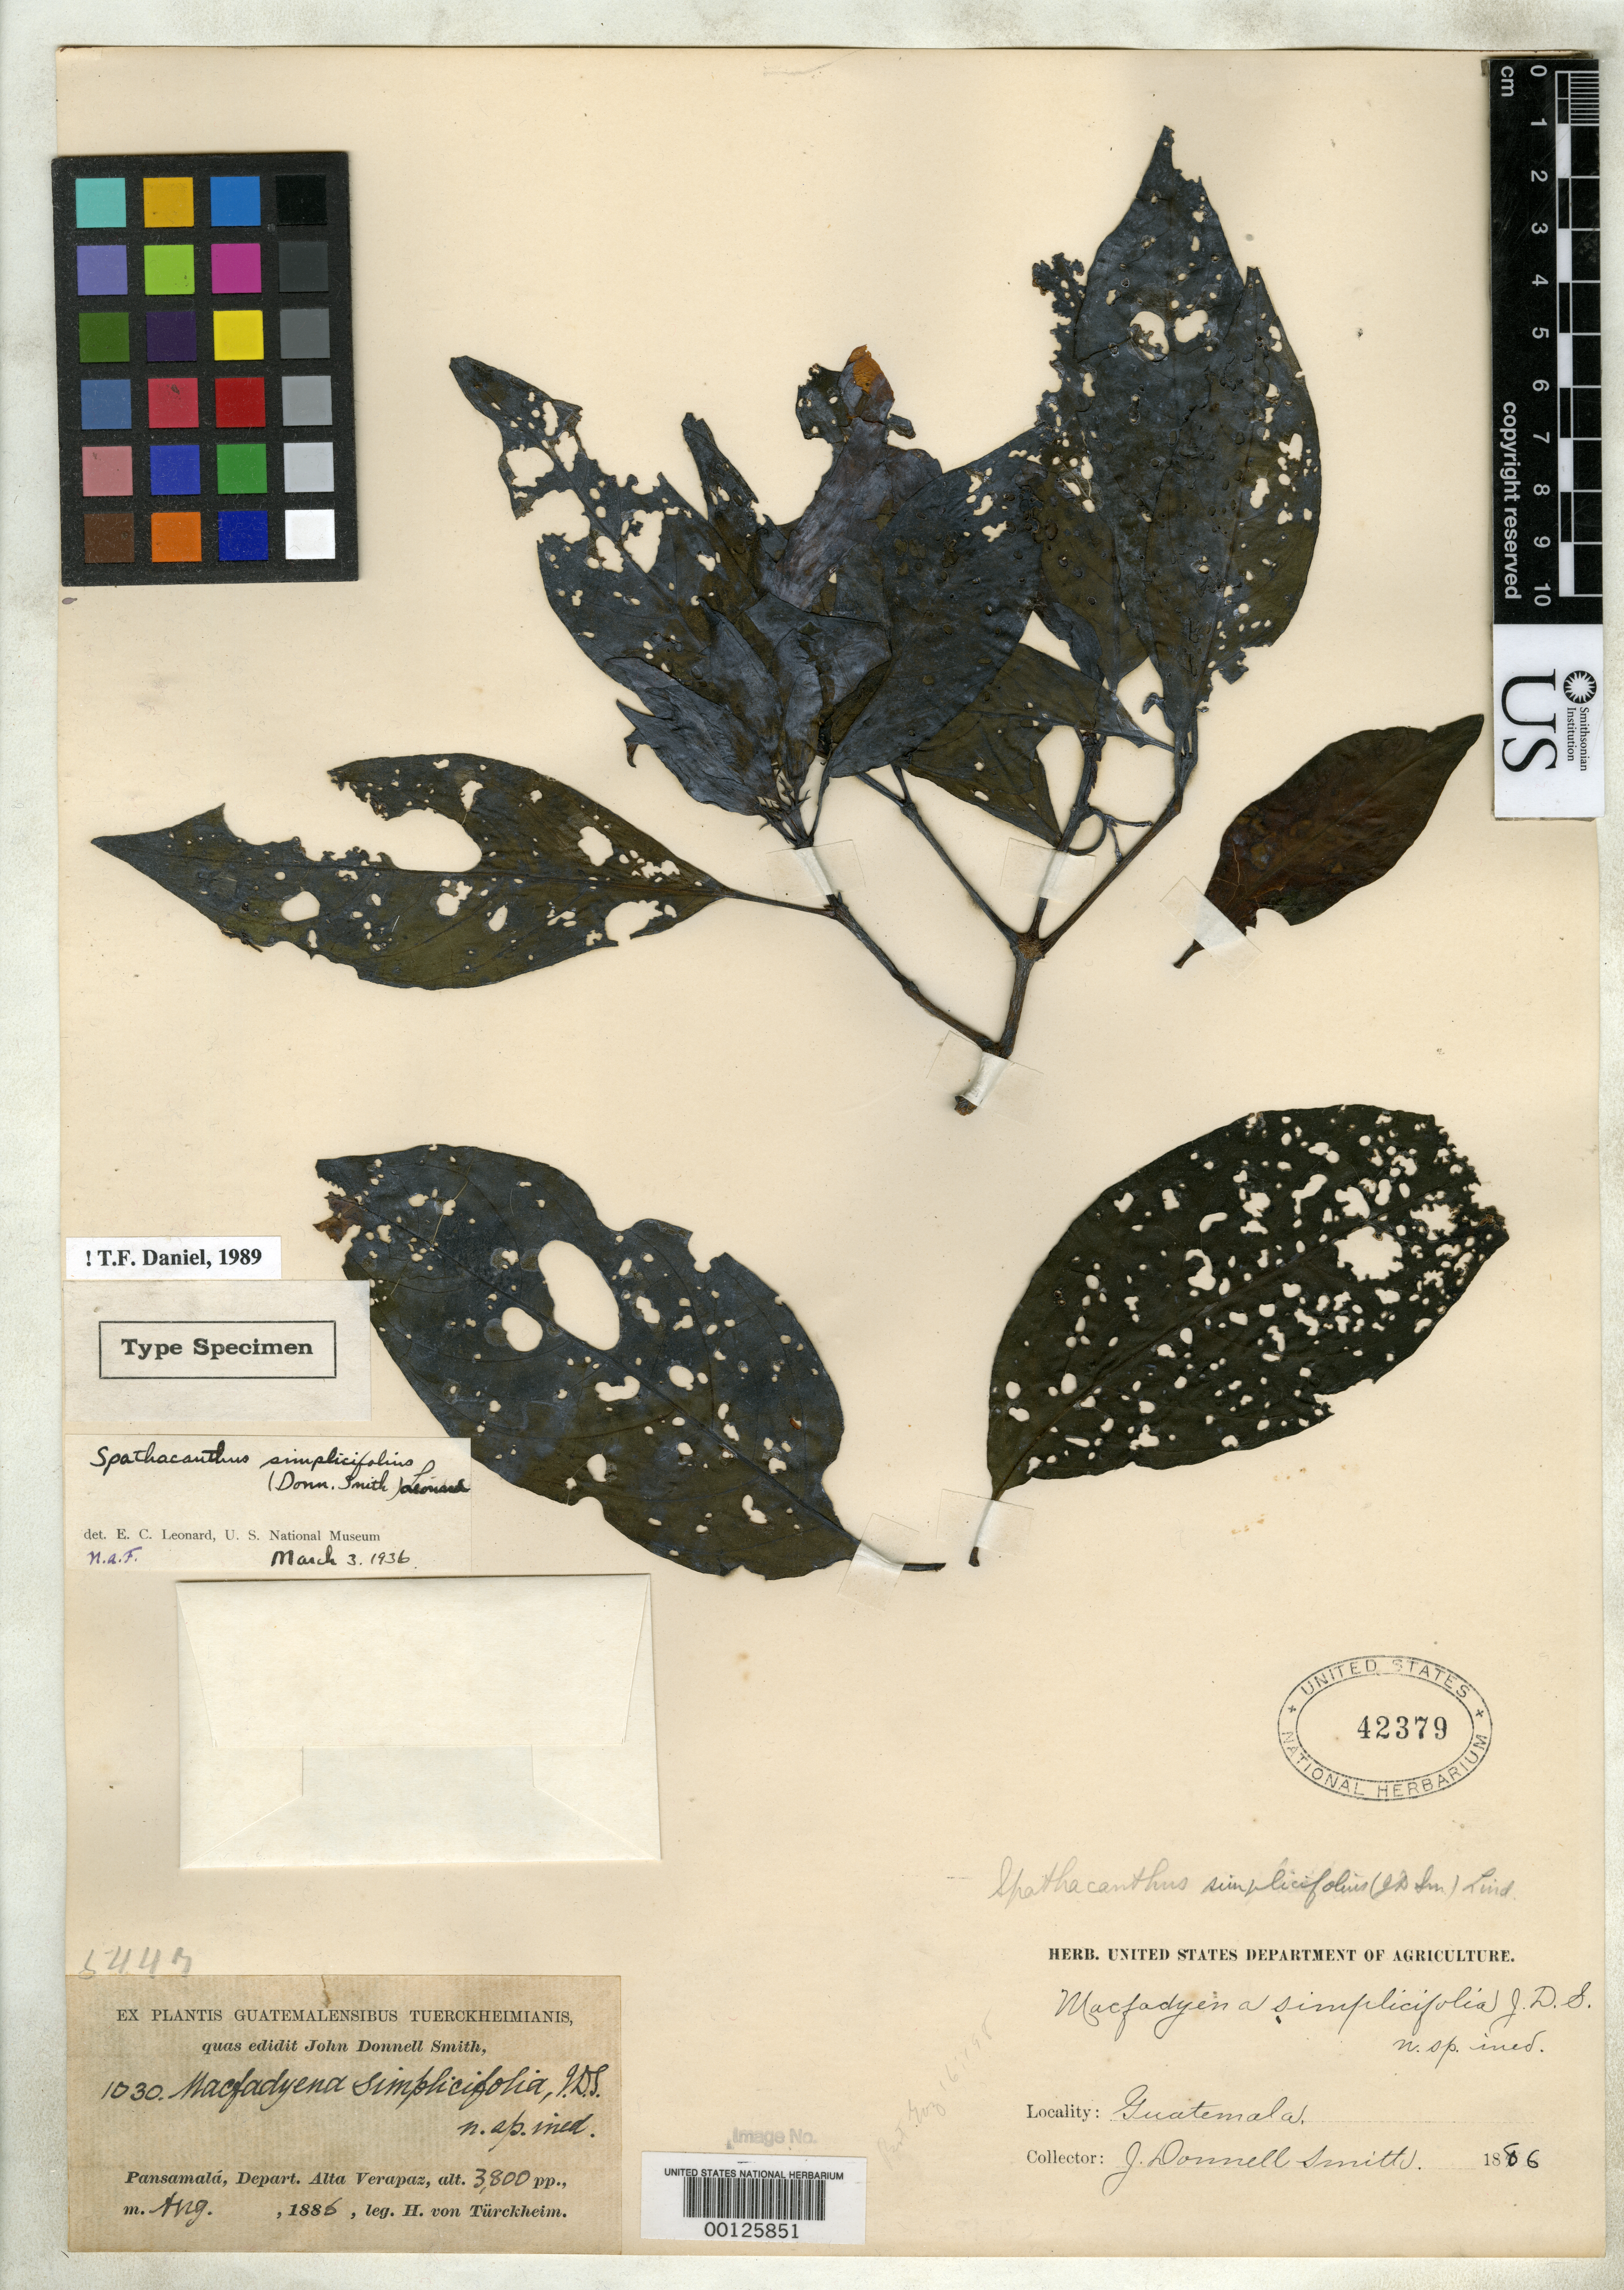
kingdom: Plantae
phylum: Tracheophyta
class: Magnoliopsida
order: Lamiales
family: Bignoniaceae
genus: Macfadyena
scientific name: Macfadyena simplicifolia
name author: Donn. Sm.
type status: Isotype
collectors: H. von Türckheim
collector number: J.D.S. 1030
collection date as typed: Aug 1886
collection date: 1886-08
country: Guatemala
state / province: Alta Verapaz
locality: Pansamalá, Depart. Alta Verapaz.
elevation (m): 1158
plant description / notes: Currently accepted name as cited in revision by T.F. Daniel, Contr. Univ. Mich. Herb. 22: 38 (1999).; "Type Specimen" label affixed but this specimen NOT ex John Donnell Smith herbarium; another sheet at US (USNH 1320424) is presumably the holotype (and is cited as such by Daniel, 1999).; Also a type of Macfadyena simplicifolia Donn. Sm.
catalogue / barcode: US 42379